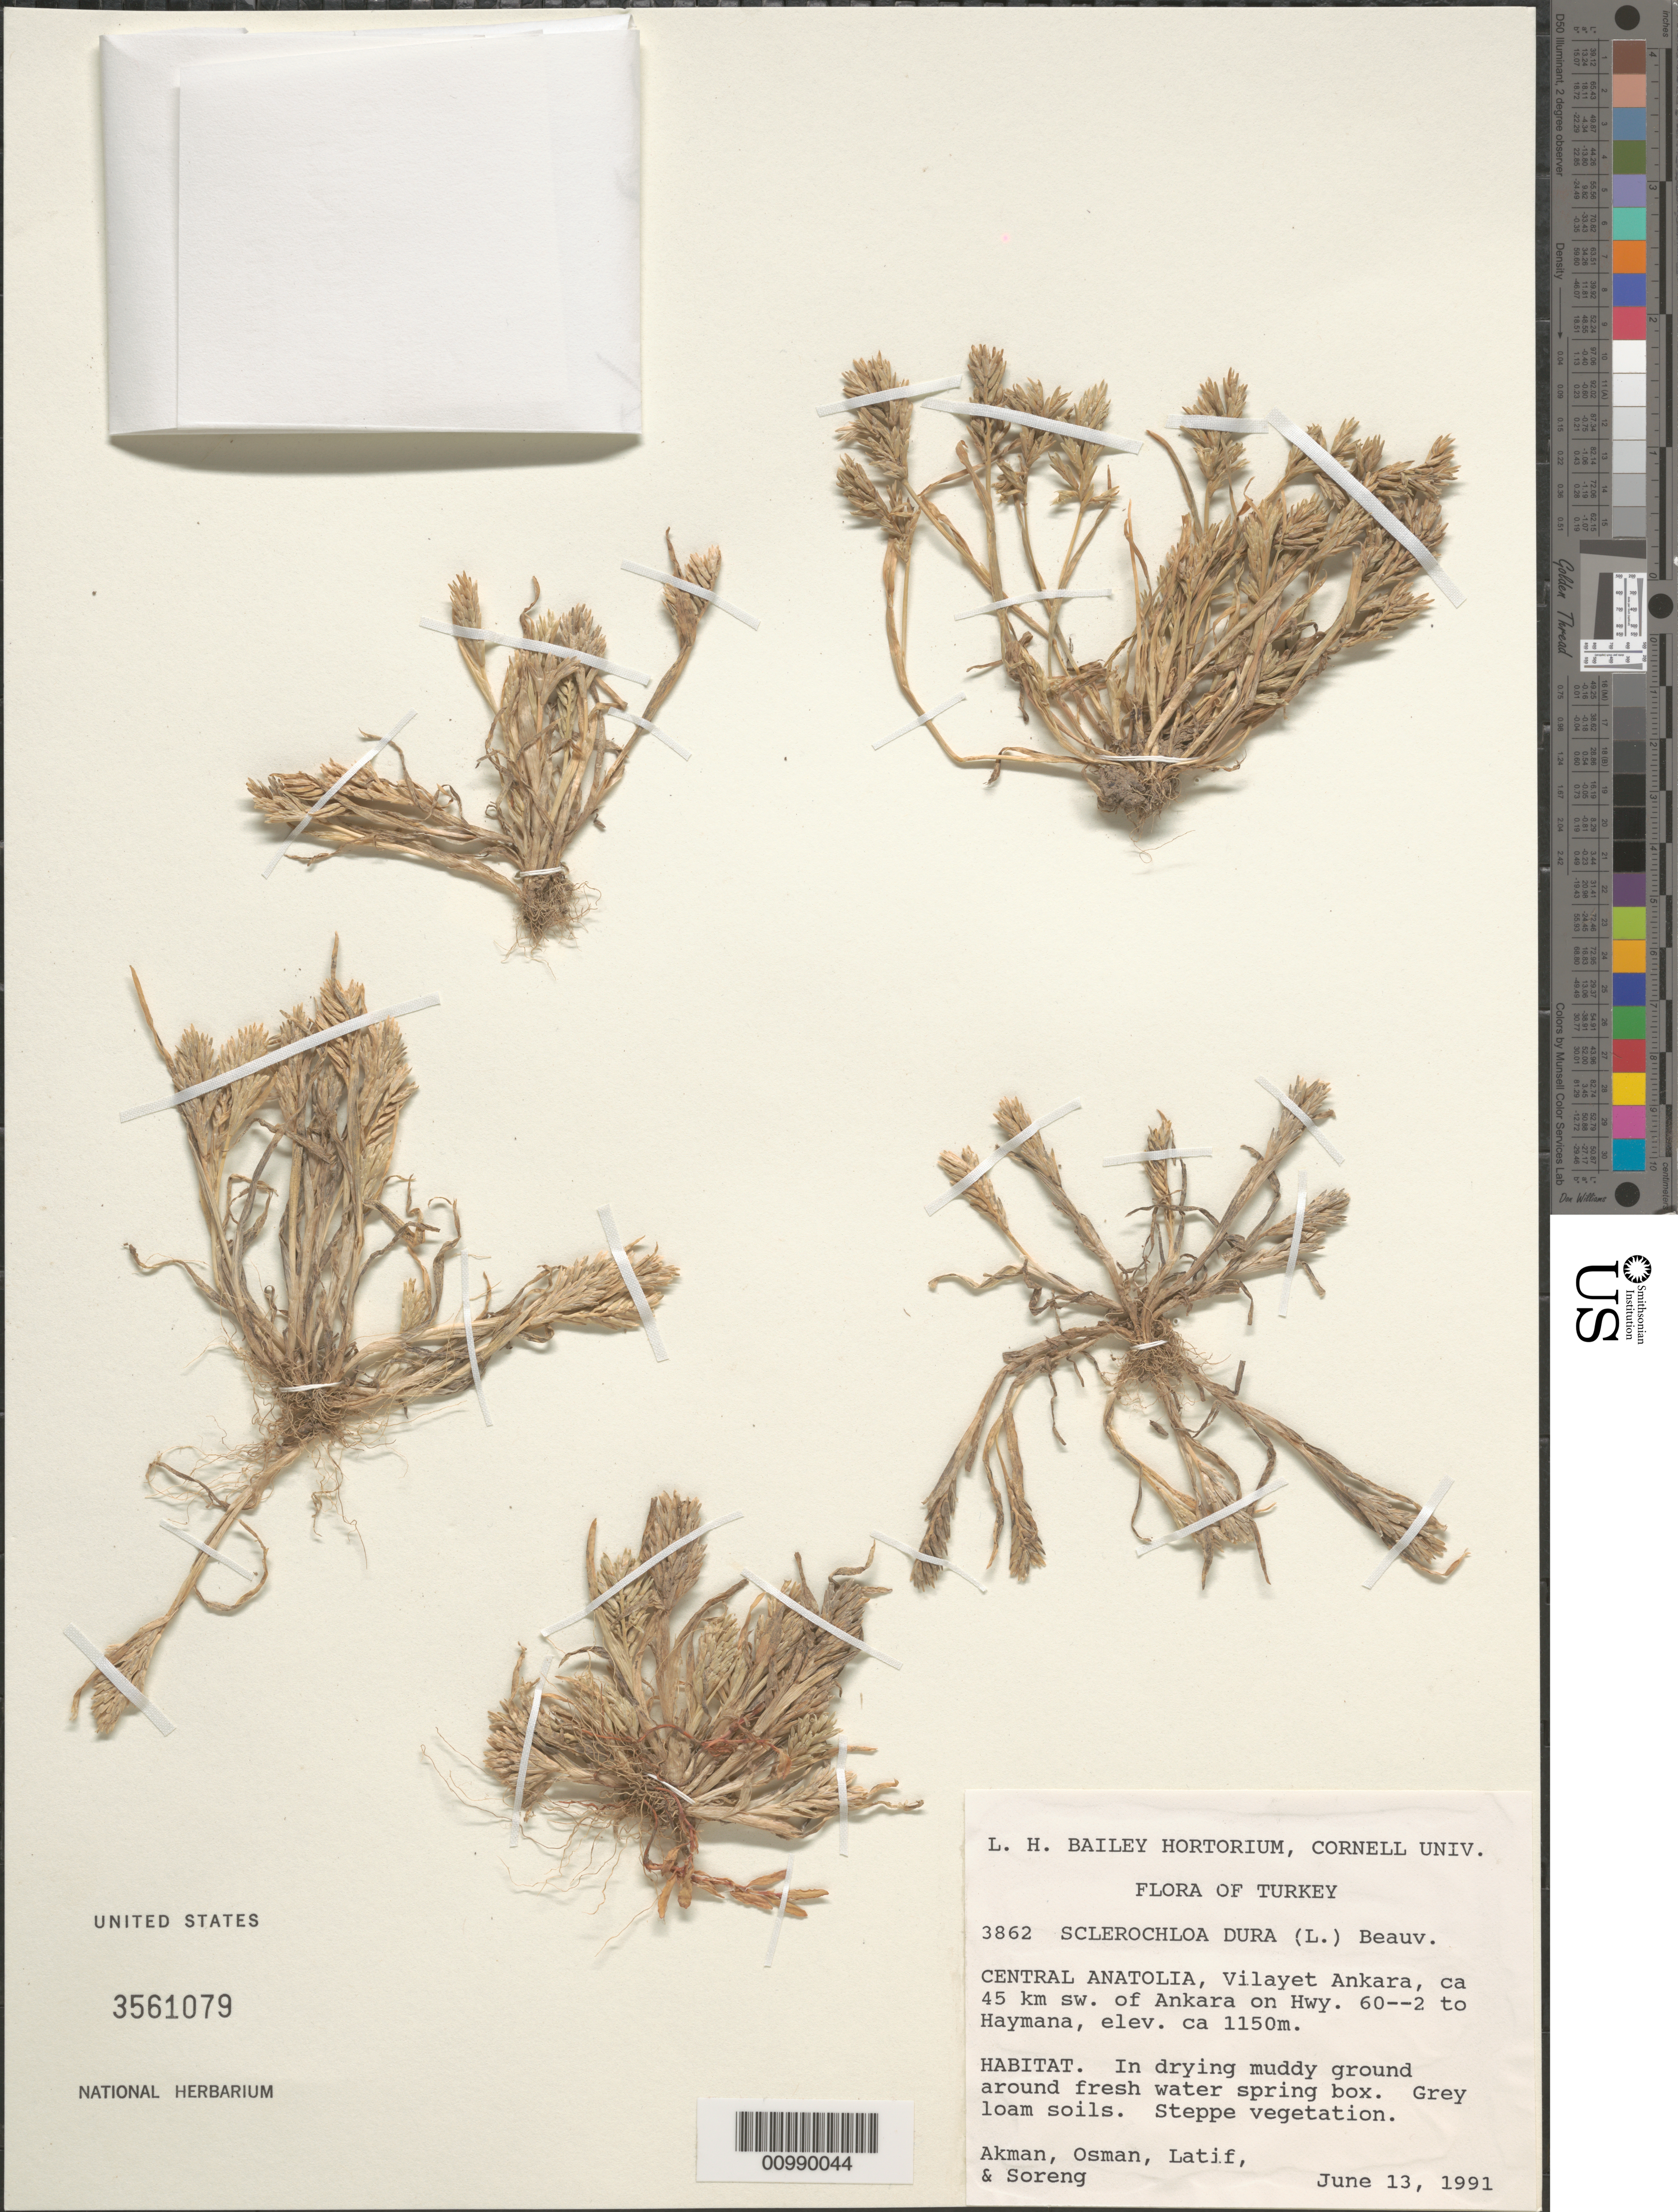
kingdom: Plantae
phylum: Tracheophyta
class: Liliopsida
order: Poales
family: Poaceae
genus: Sclerochloa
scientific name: Sclerochloa dura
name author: (L.) P. Beauv.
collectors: R. J. Soreng, Y. Akman, O. Ketenoglu & L. Kurt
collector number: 3862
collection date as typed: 13 Jun 1991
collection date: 1991-06-13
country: Turkey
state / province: Ankara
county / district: Haymana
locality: Vilayet Ankara, ca 45 km SW. of Ankara on Hwy. 60--2 to Haymana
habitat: In drying muddy ground around fresh water spring box. Grey loam soils. Steppe vegetation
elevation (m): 1150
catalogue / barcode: US 3561079